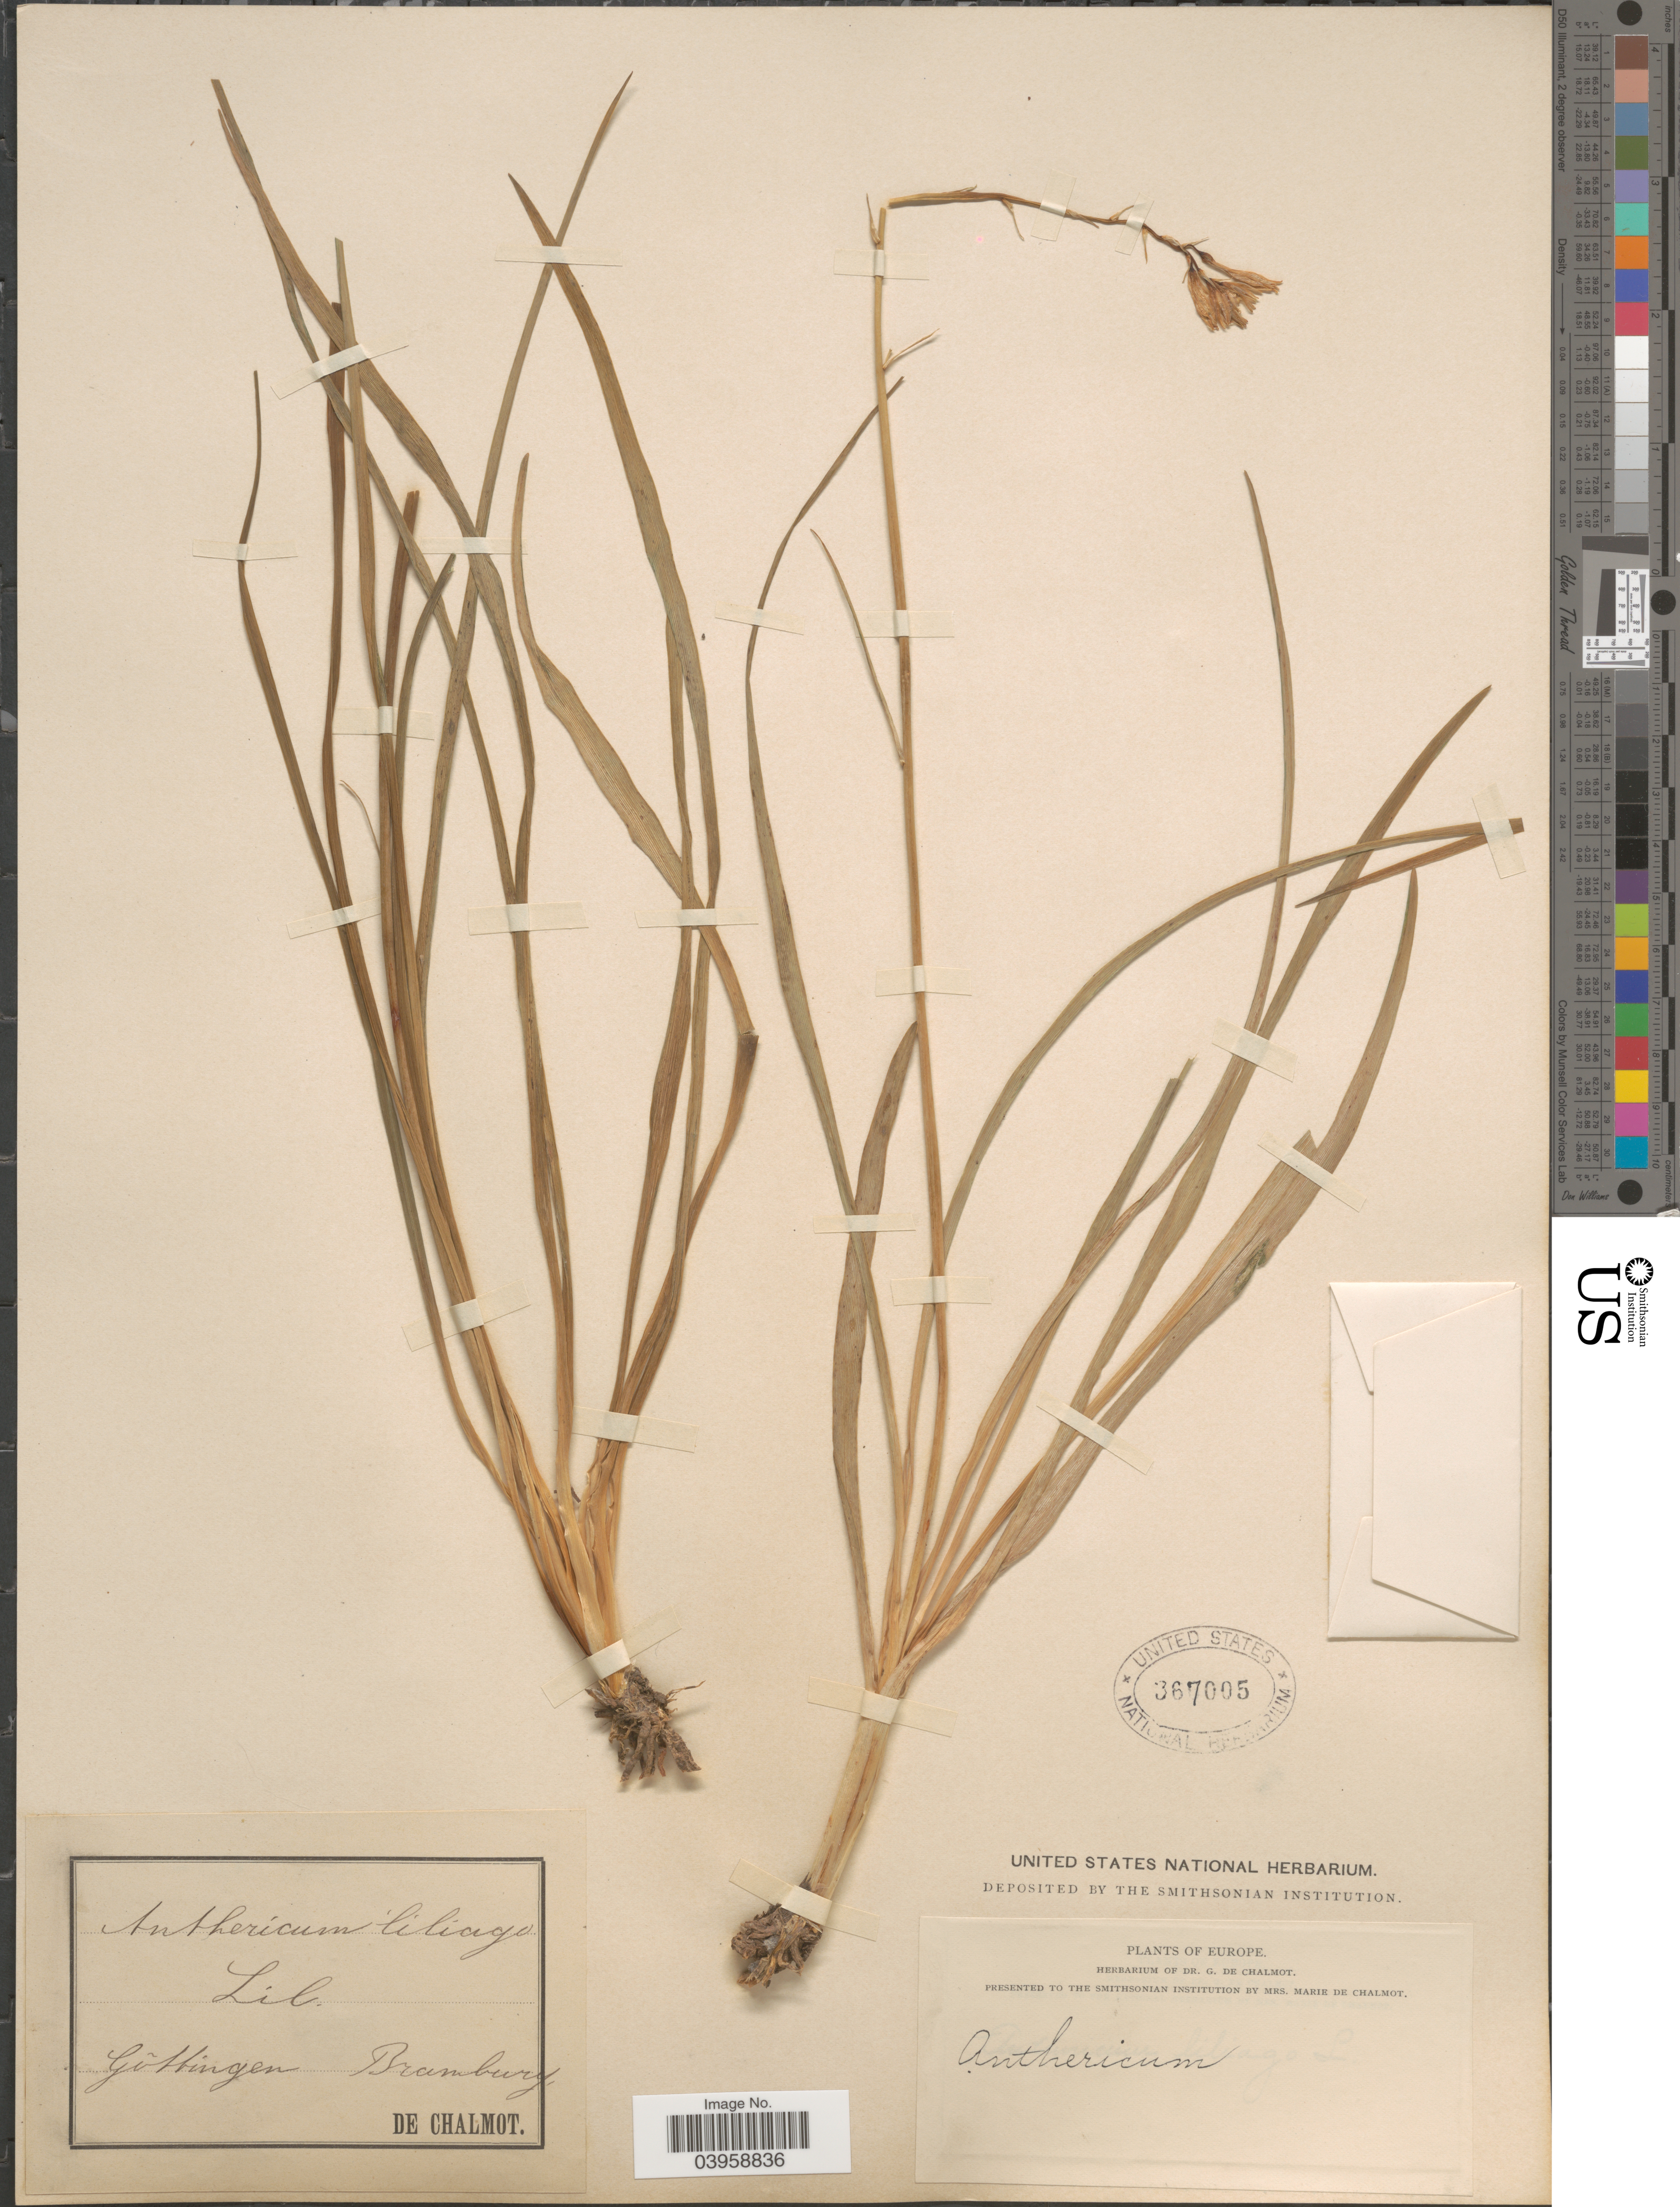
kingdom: Plantae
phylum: Tracheophyta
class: Liliopsida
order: Asparagales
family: Asparagaceae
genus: Anthericum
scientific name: Anthericum liliago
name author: L.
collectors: G. de Chalmot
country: Germany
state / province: Brandenburg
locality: Europe. Göttingen. Branburg.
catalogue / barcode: US 367005